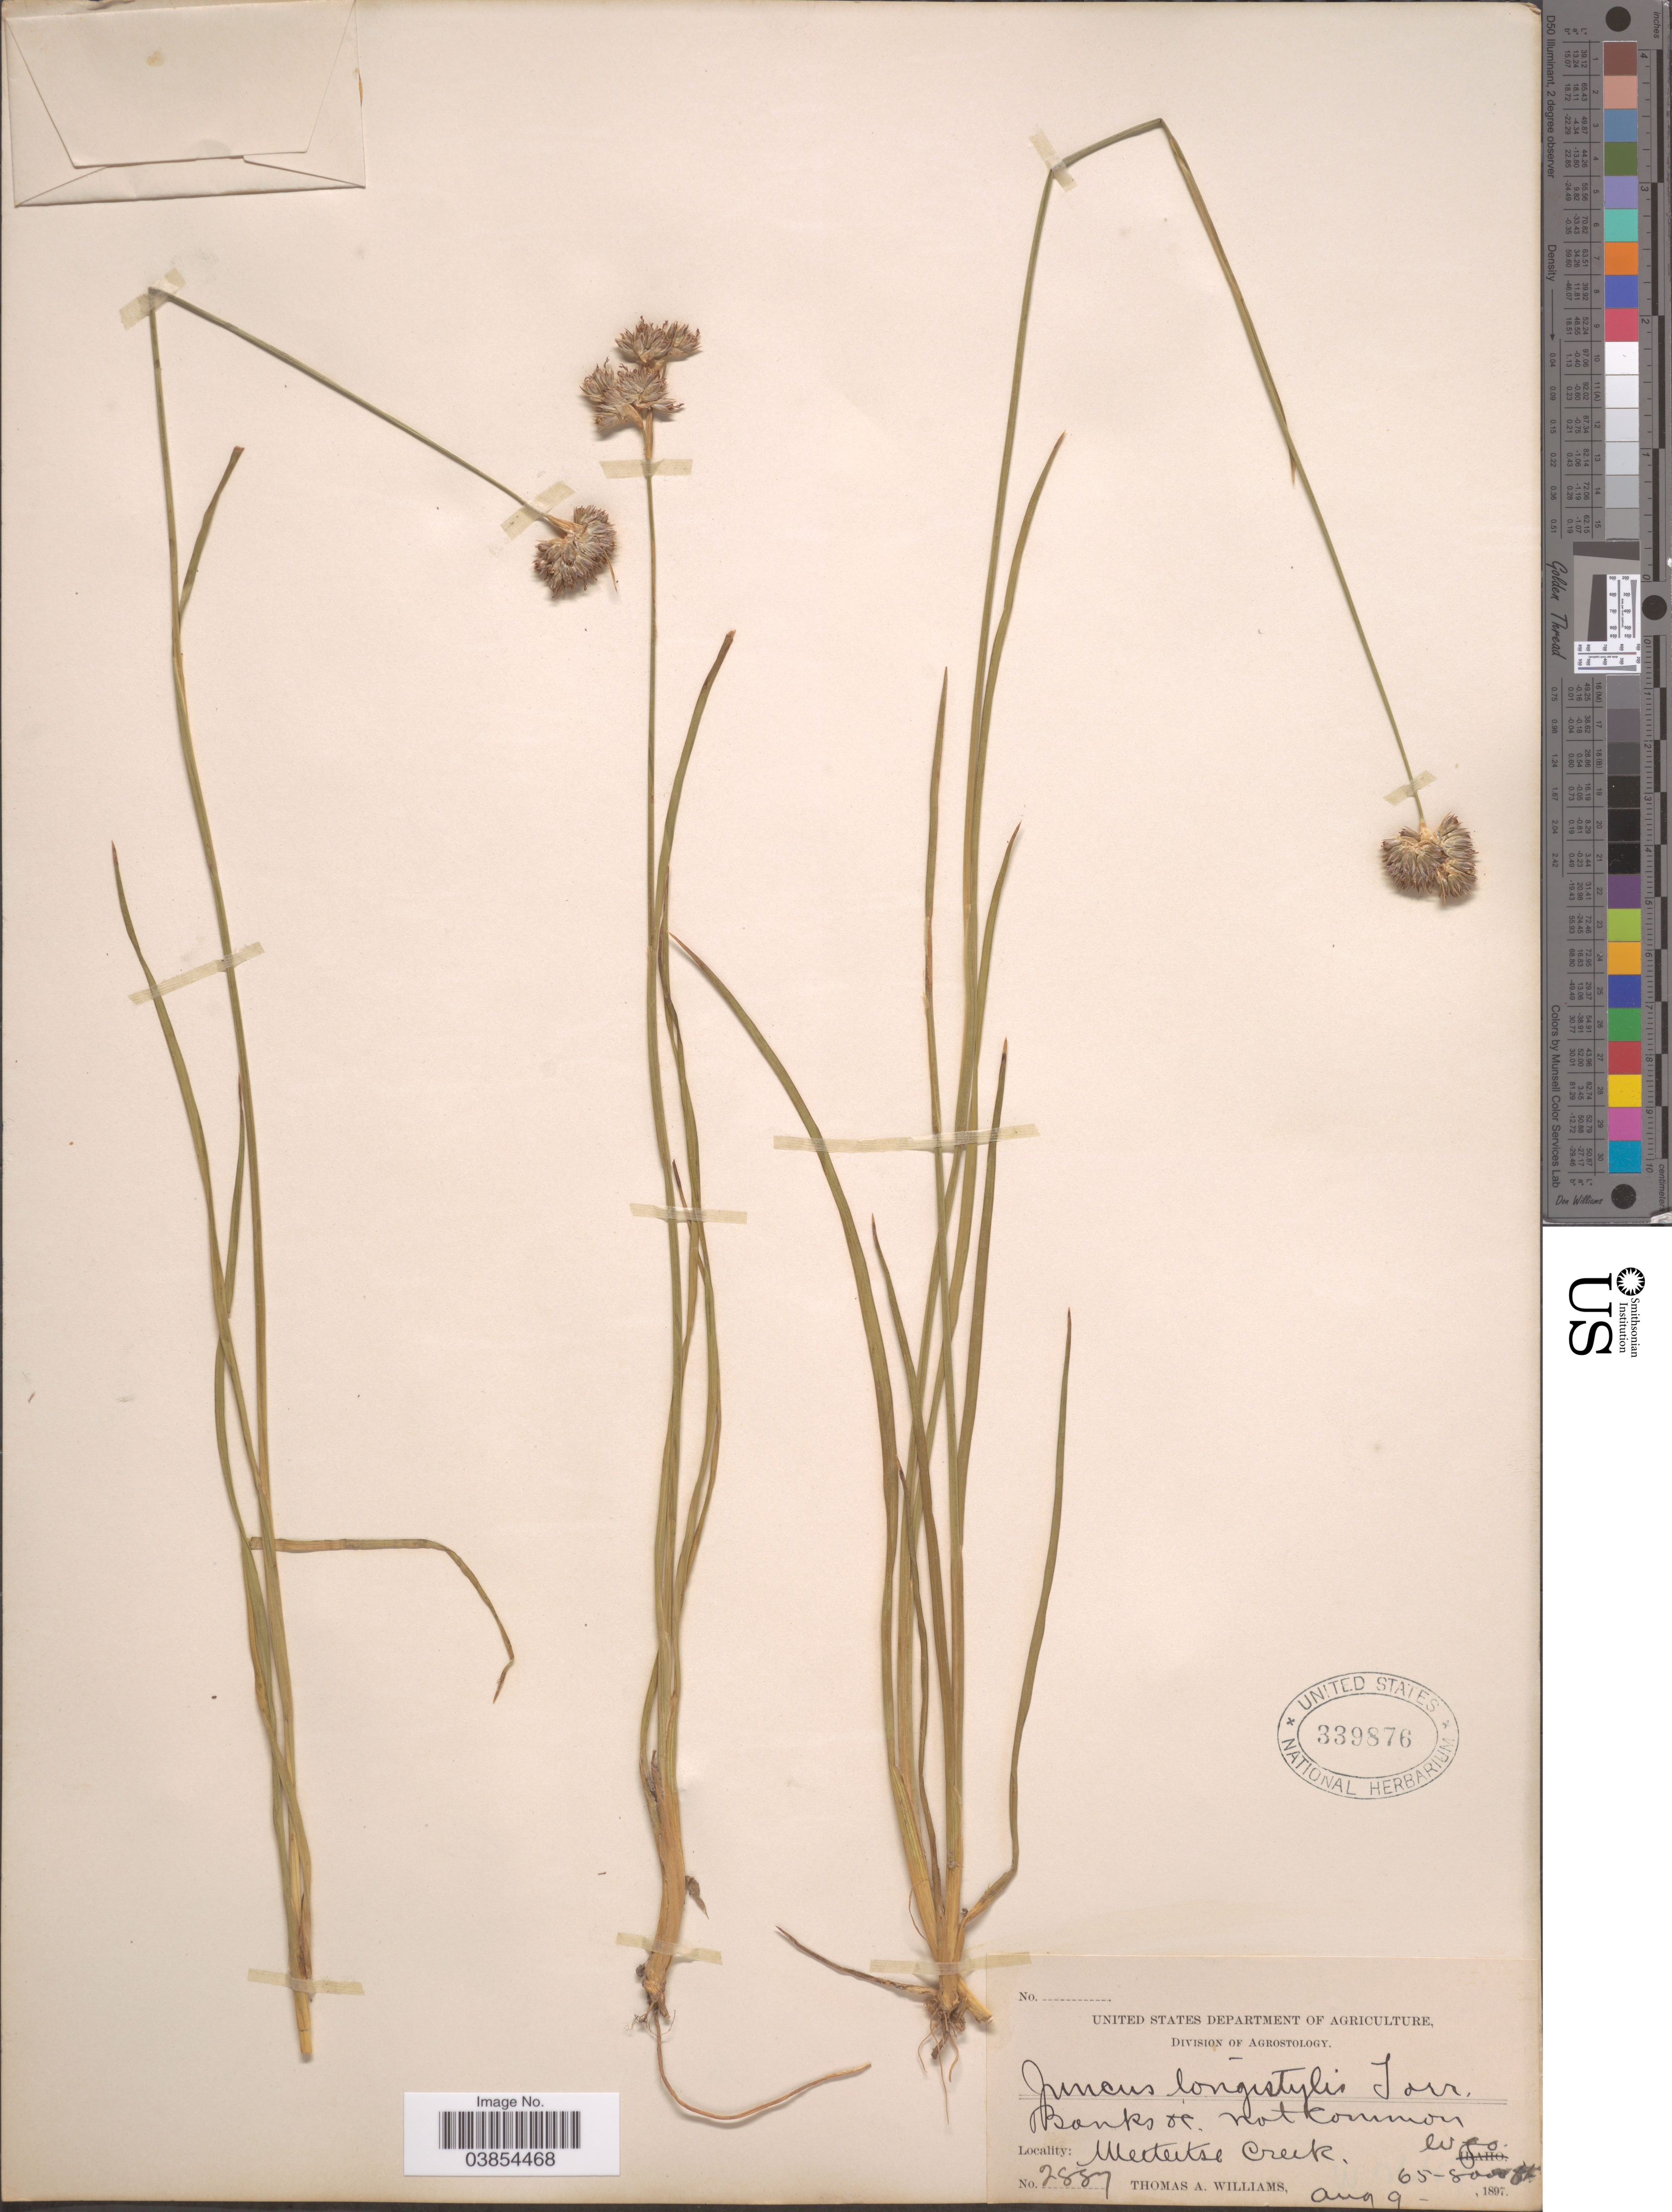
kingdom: Plantae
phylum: Tracheophyta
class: Liliopsida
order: Poales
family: Juncaceae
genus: Juncus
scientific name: Juncus longistylis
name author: Torr.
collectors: T. A. Williams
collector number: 2887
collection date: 1897-08-09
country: United States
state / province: Wyoming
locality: Banks of Meeteetse Creek.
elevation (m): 1981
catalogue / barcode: US 339876